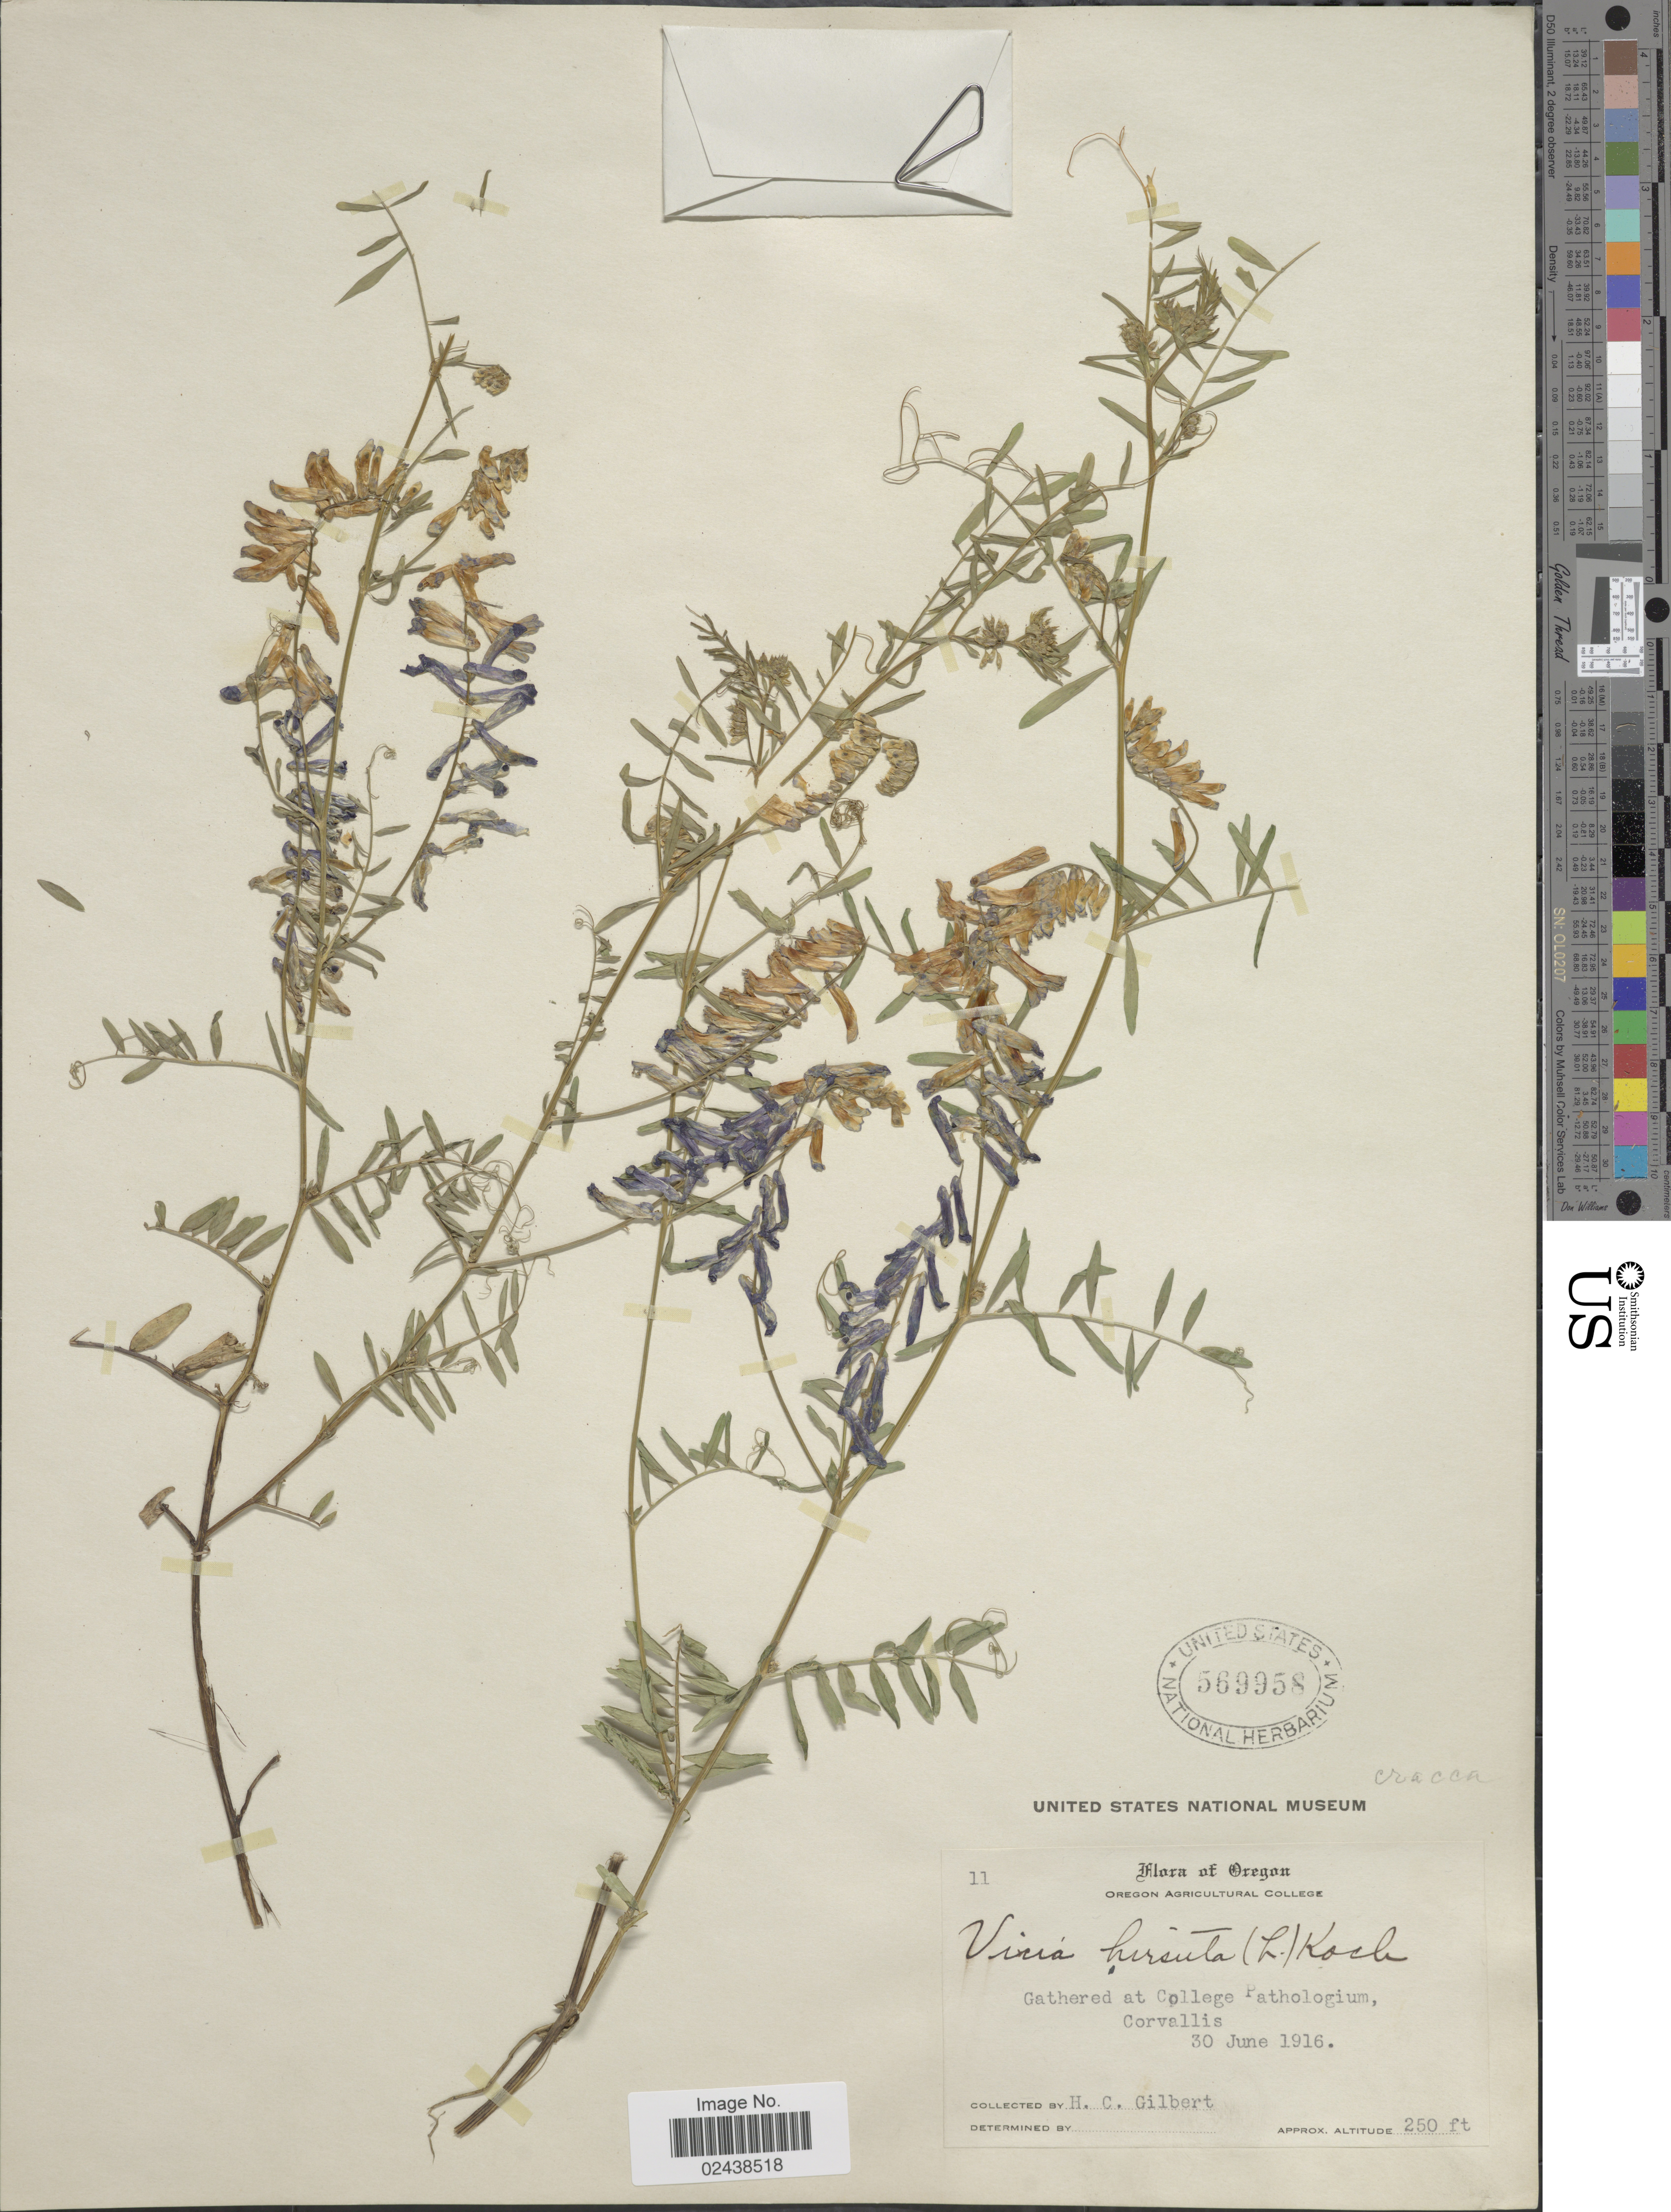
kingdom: Plantae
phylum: Tracheophyta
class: Magnoliopsida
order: Fabales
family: Fabaceae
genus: Vicia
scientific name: Vicia sp.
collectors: H. Gilbert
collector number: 11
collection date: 1916-06-30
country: United States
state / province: Oregon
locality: Gathered at College Pathologium, Corvallis.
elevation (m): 76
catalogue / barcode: US 569958